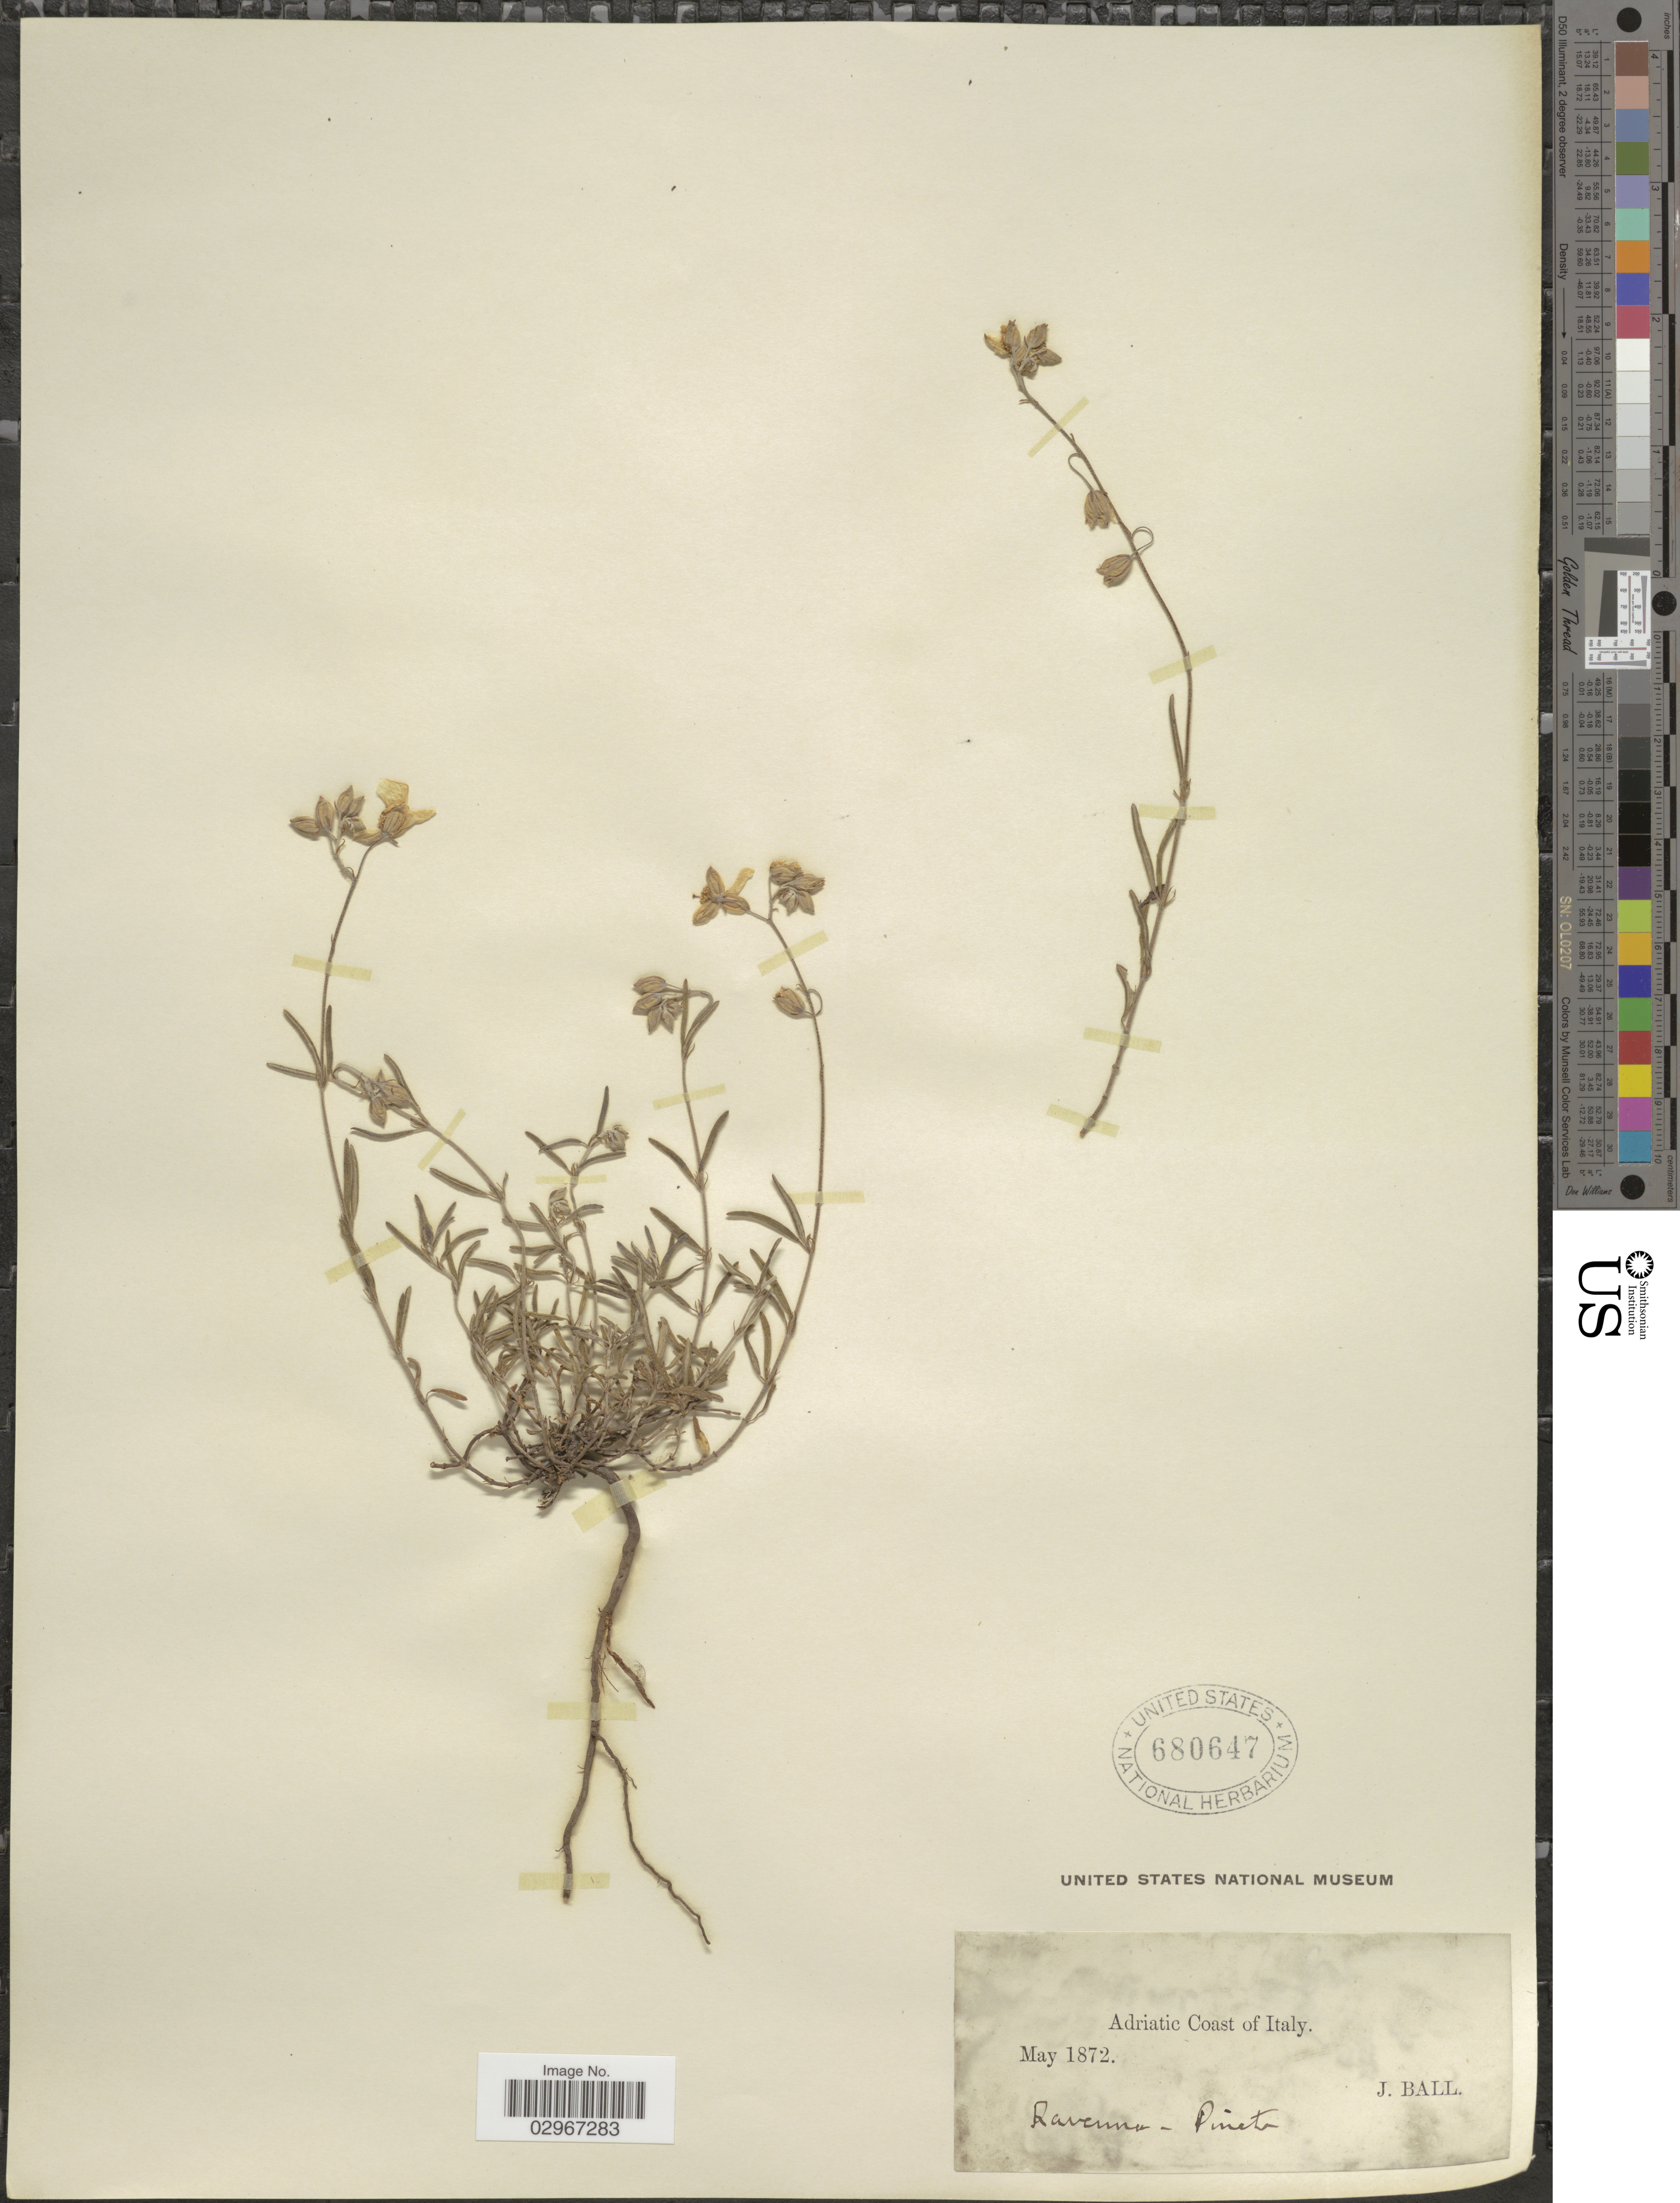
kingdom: Plantae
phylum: Tracheophyta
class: Magnoliopsida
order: Malvales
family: Cistaceae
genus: Helianthemum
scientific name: Helianthemum sp.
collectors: J. Ball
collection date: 1872-05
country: Italy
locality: Adriatic Coast of Italy, Ravenna-Pineta.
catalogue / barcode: US 680647